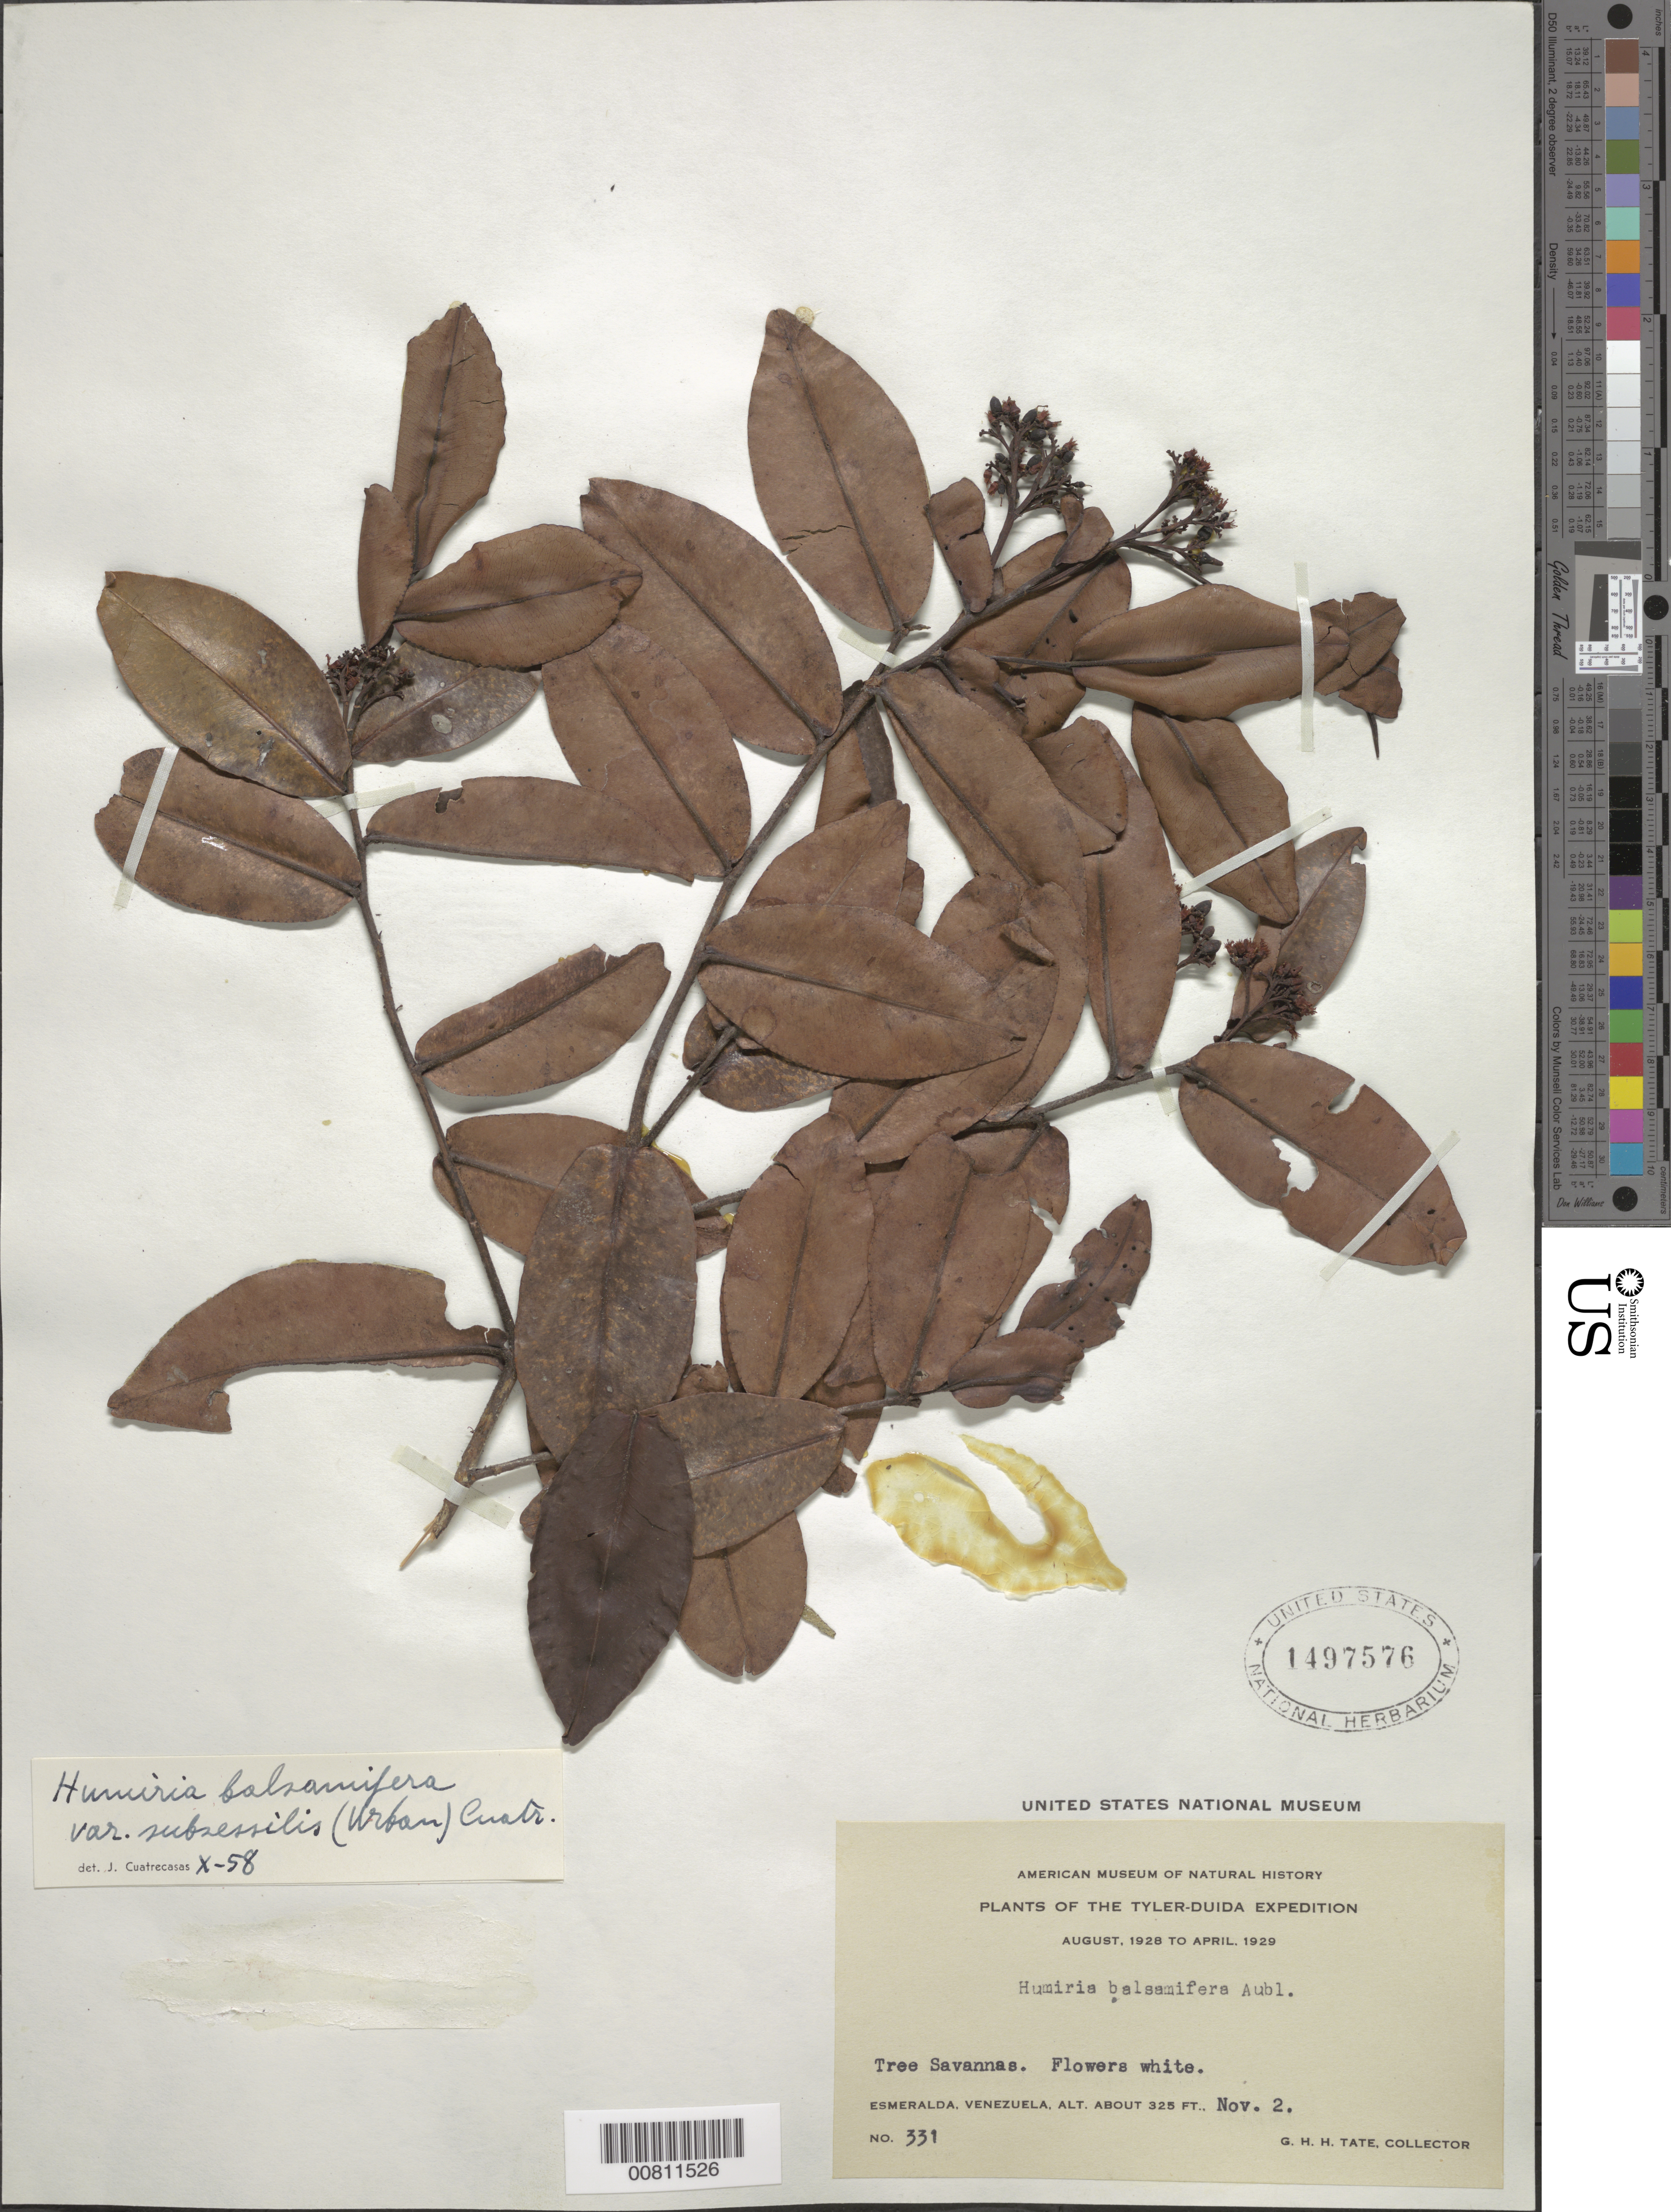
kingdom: Plantae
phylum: Tracheophyta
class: Magnoliopsida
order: Malpighiales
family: Humiriaceae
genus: Humiria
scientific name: Humiria balsamifera var. subsessilis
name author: (Urb.) Cuatrec.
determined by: Cuatrecasas, J.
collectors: G. H. H.Tate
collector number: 331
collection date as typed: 2-Nov-28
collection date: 1928-11-02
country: Venezuela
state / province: Amazonas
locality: Esmeralda (Tyler-Duida Expedition)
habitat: Tree savannas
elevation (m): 99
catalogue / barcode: US 1497576